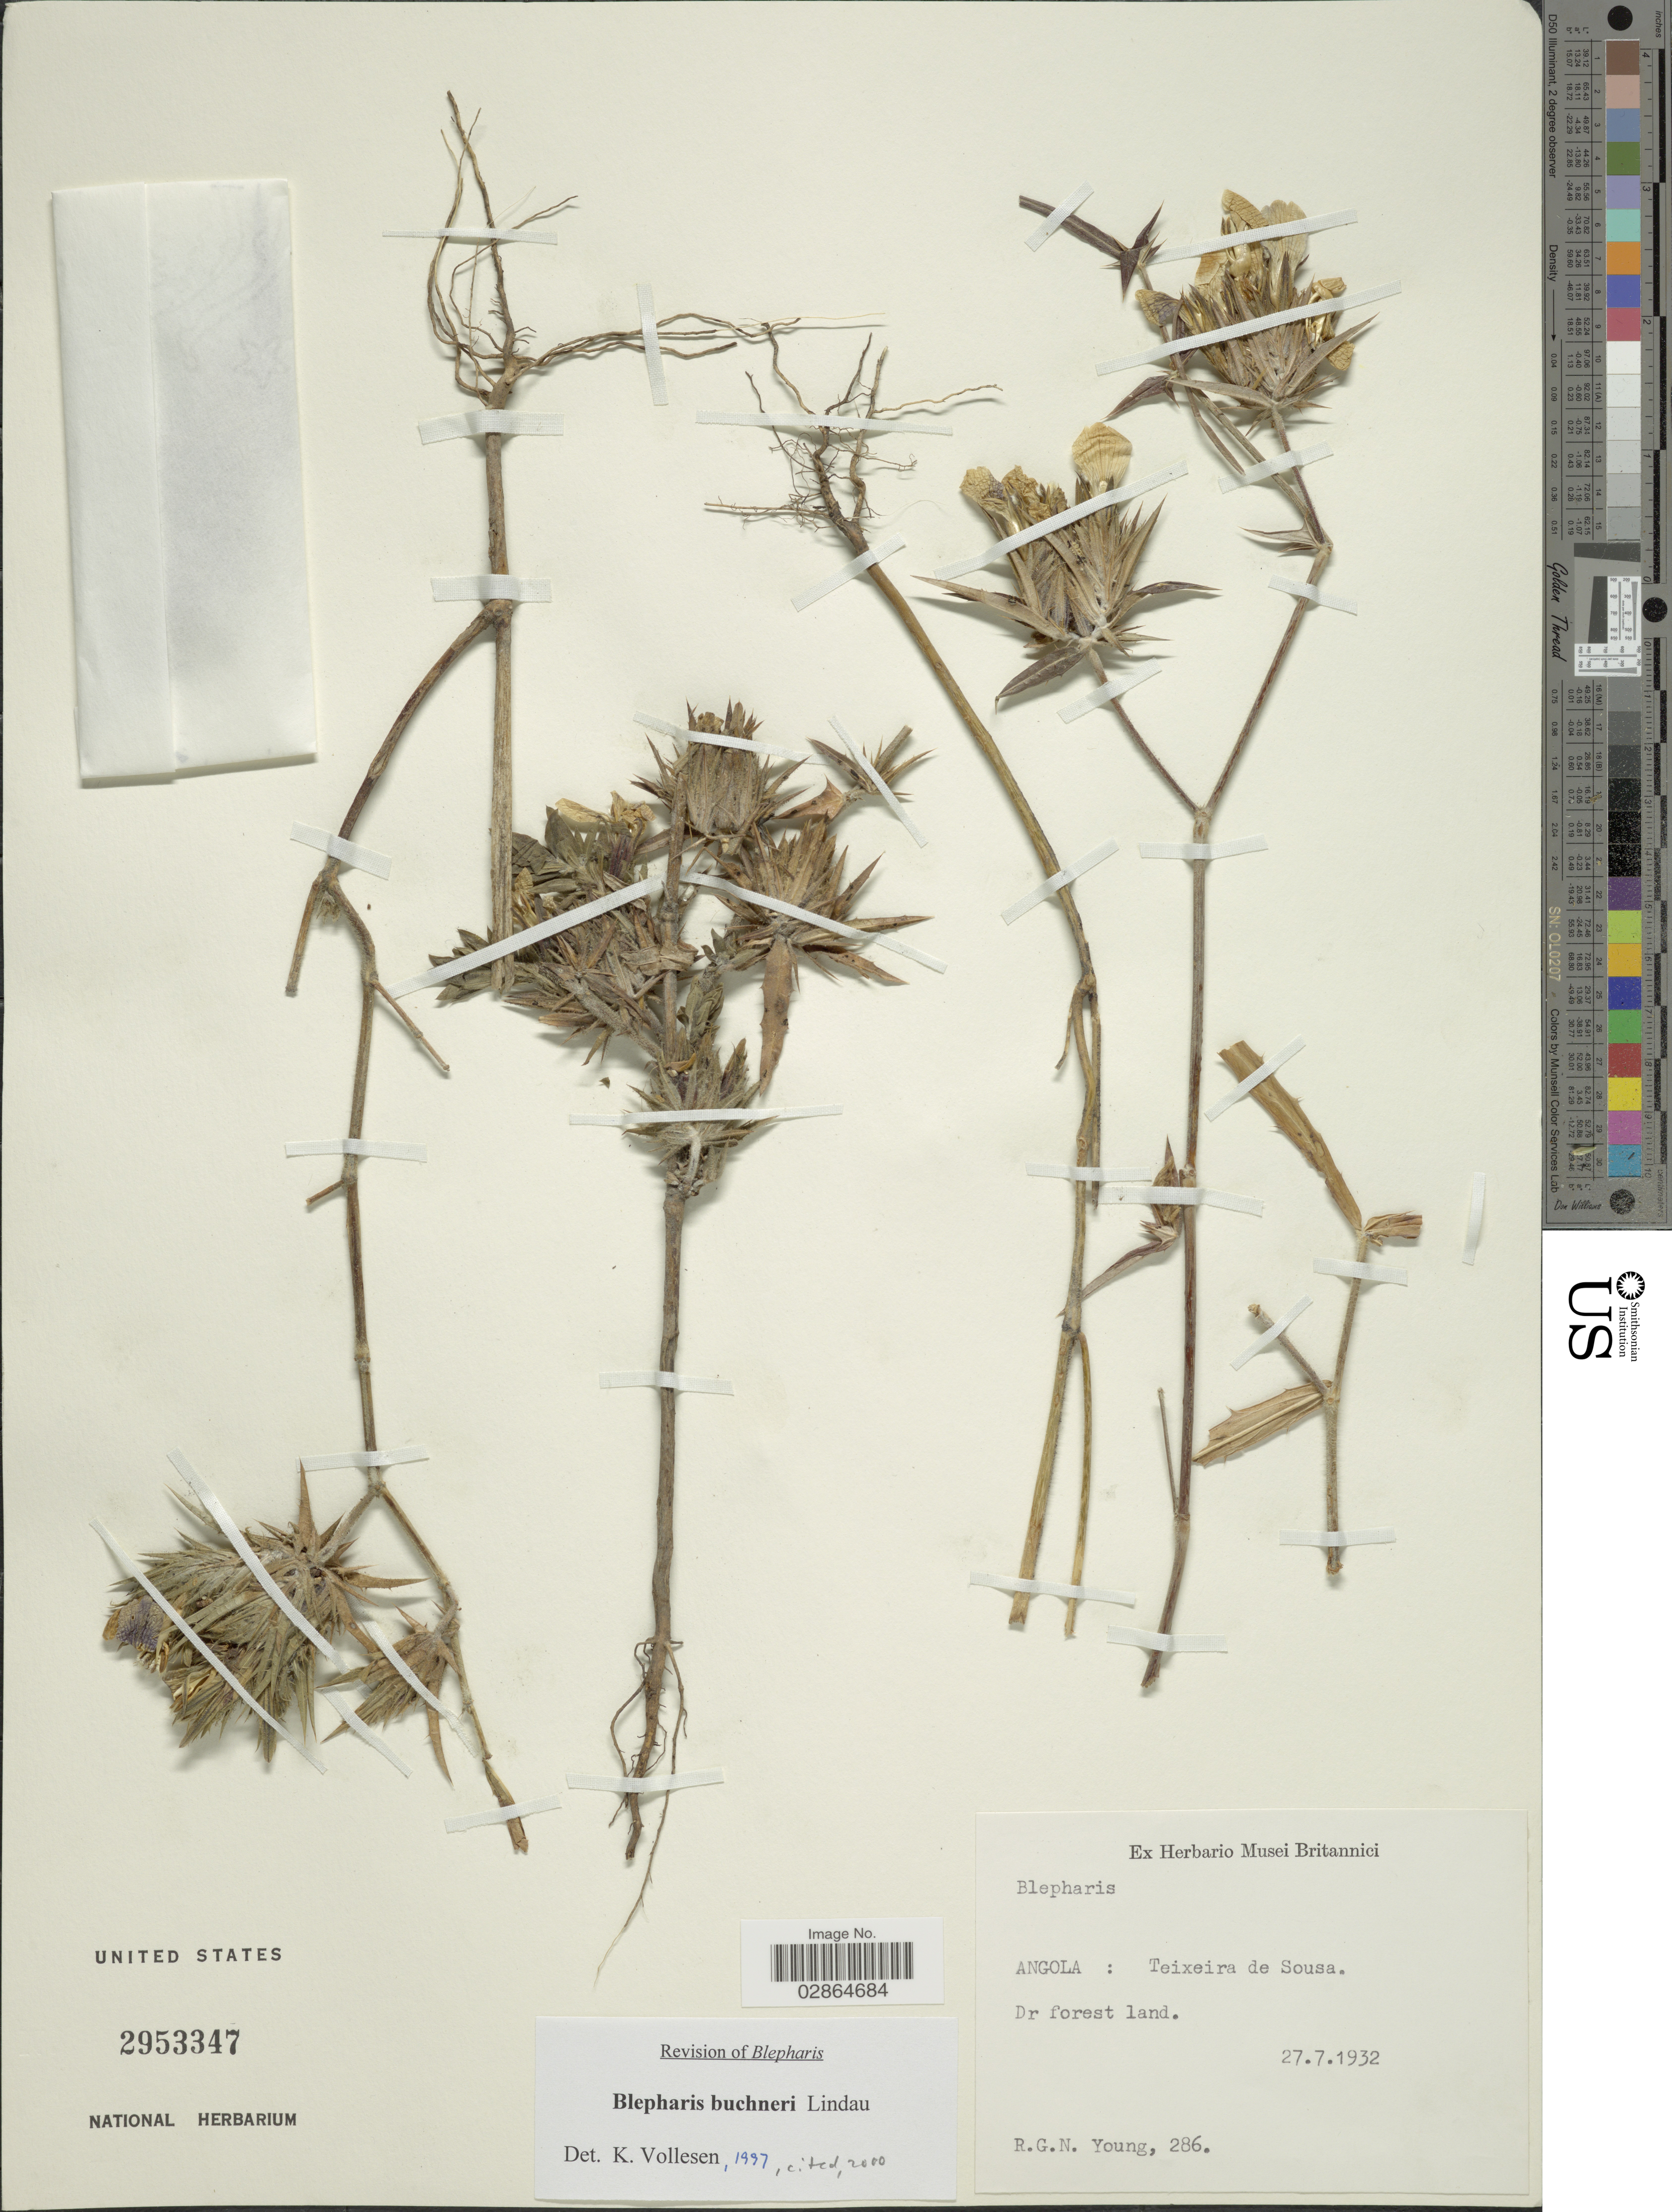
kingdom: Plantae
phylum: Tracheophyta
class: Magnoliopsida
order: Lamiales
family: Acanthaceae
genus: Blepharis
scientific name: Blepharis buchneri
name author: Lindau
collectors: R. Young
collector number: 286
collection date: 1932-07-27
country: Angola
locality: Teixeira de Sousa.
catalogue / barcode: US 2953347